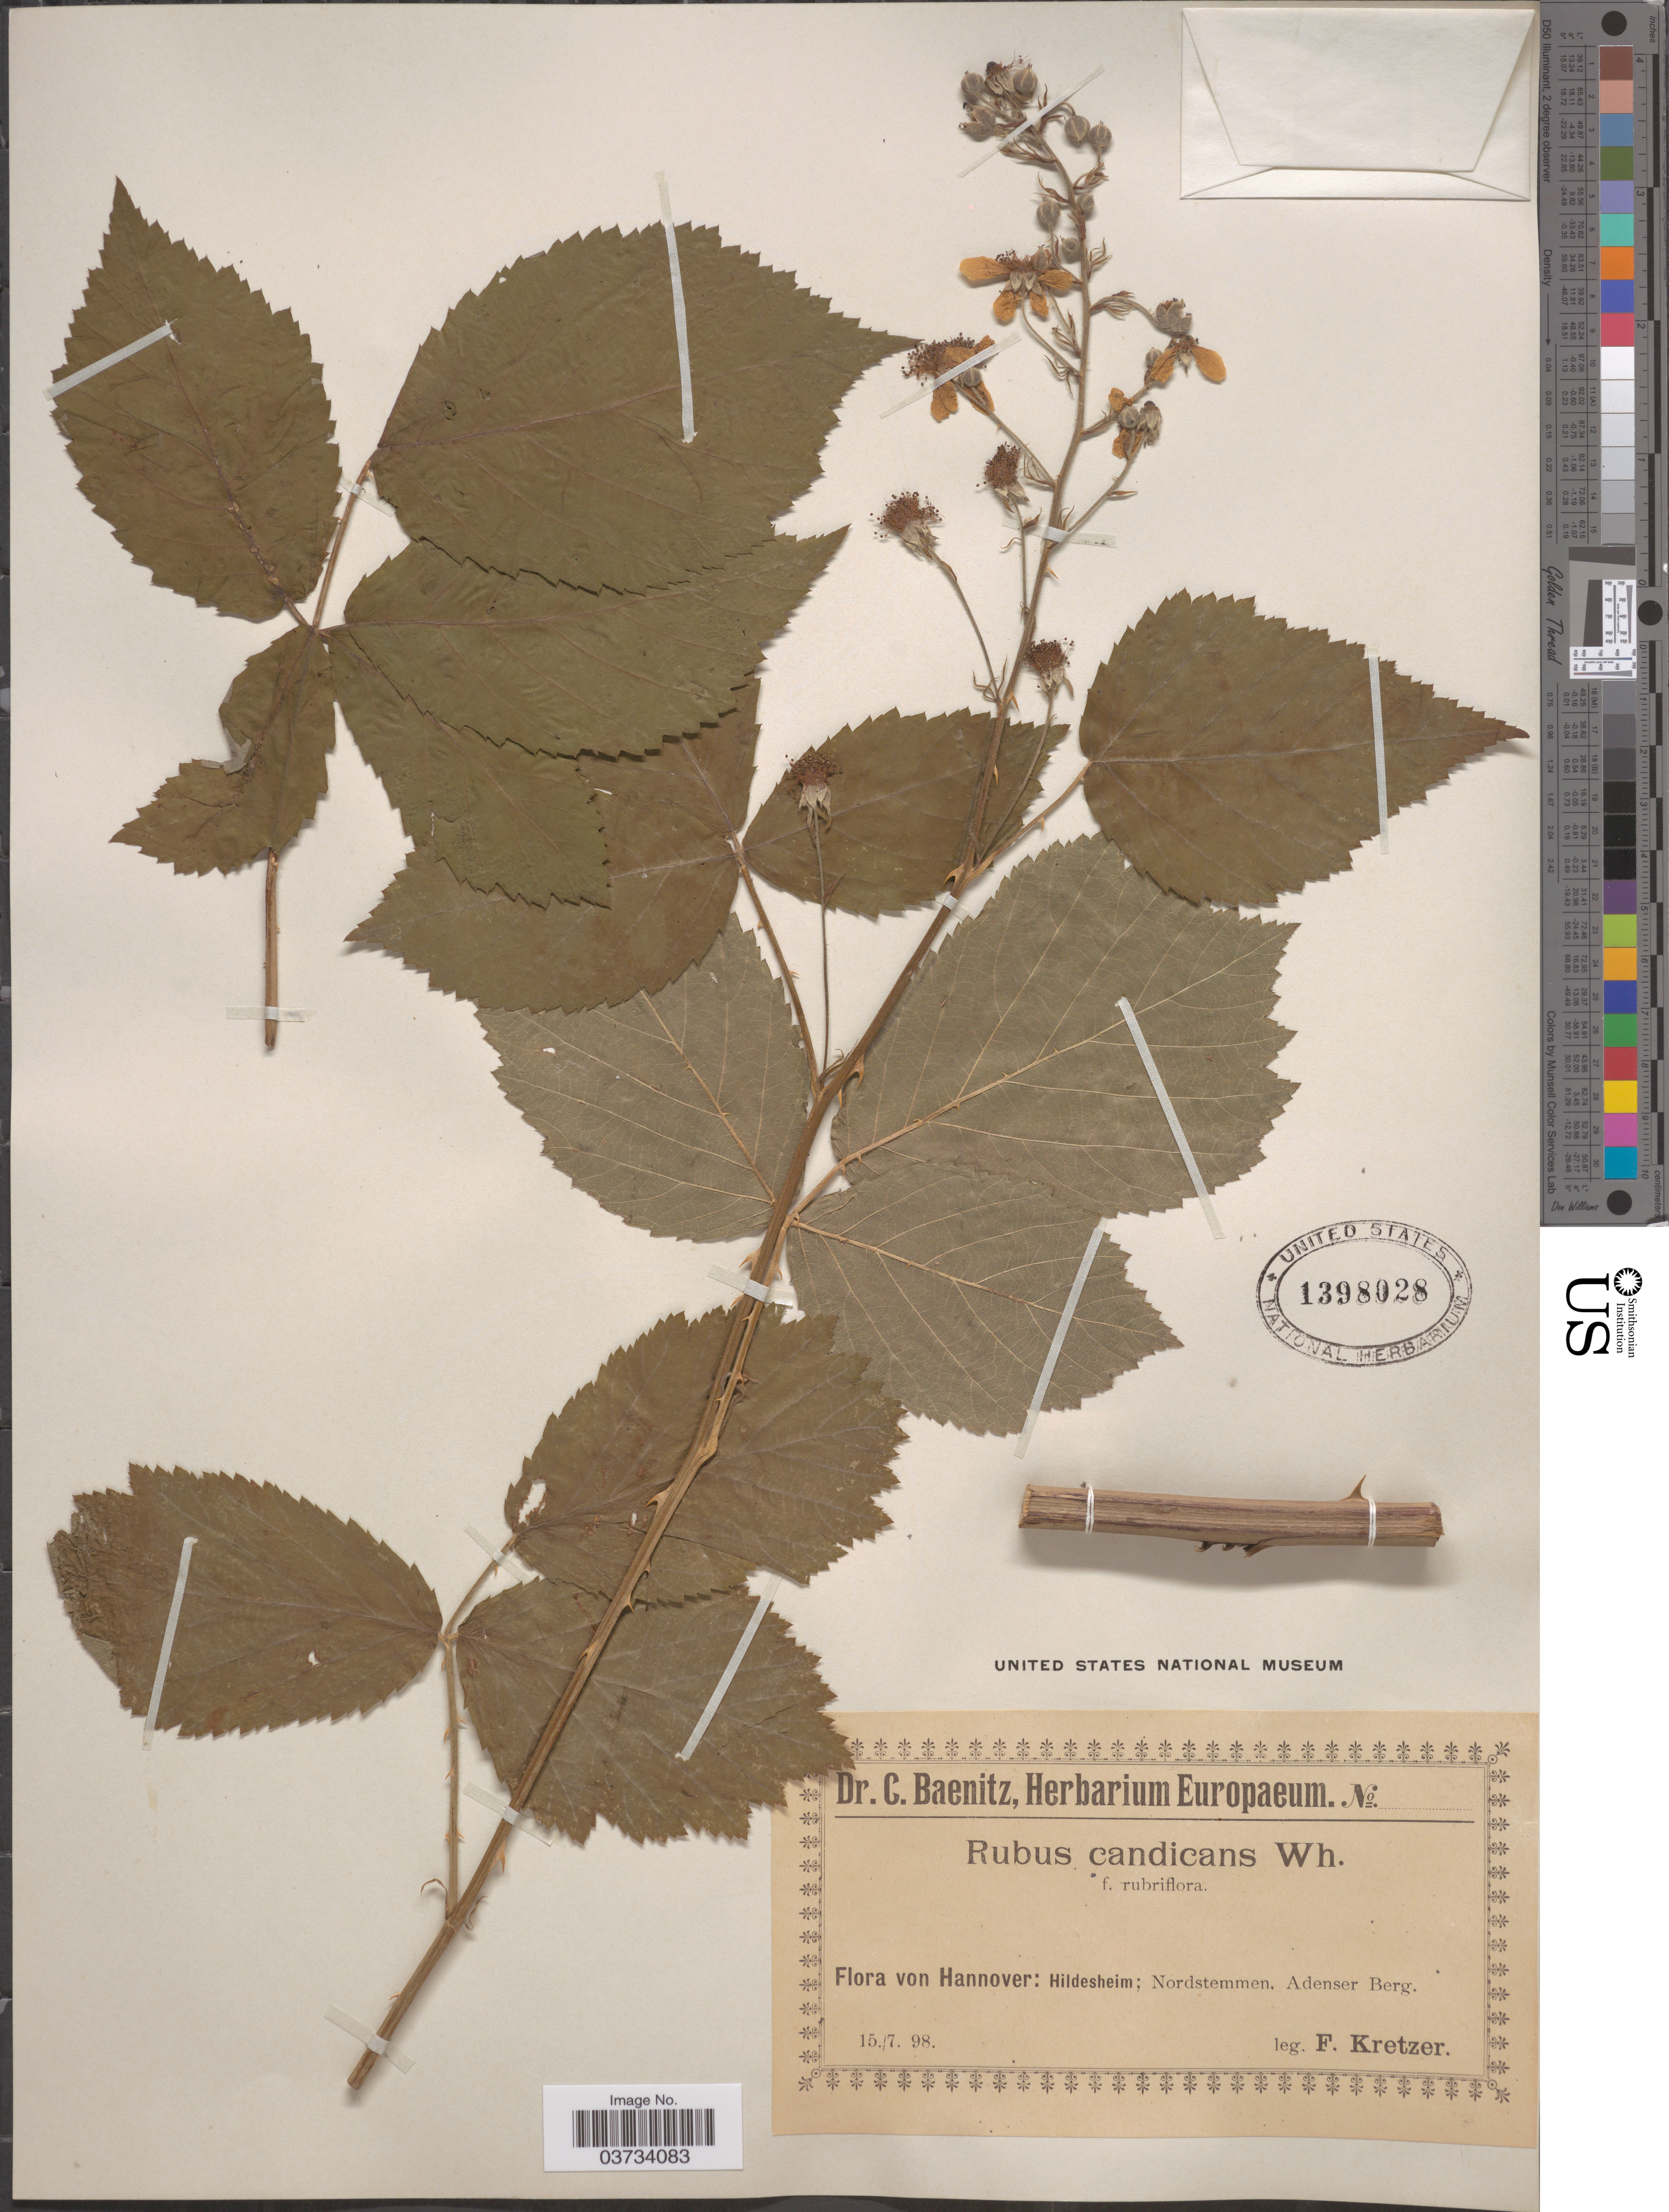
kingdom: Plantae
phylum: Tracheophyta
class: Magnoliopsida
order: Rosales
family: Rosaceae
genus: Rubus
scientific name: Rubus candicans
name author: Weihe ex Rchb.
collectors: F. Kretzer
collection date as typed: Transcribed d/m/y: 15/7/98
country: Germany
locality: Hannover: Hildesheim; Nordstemmen. Adenser Berg.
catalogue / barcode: US 1398028